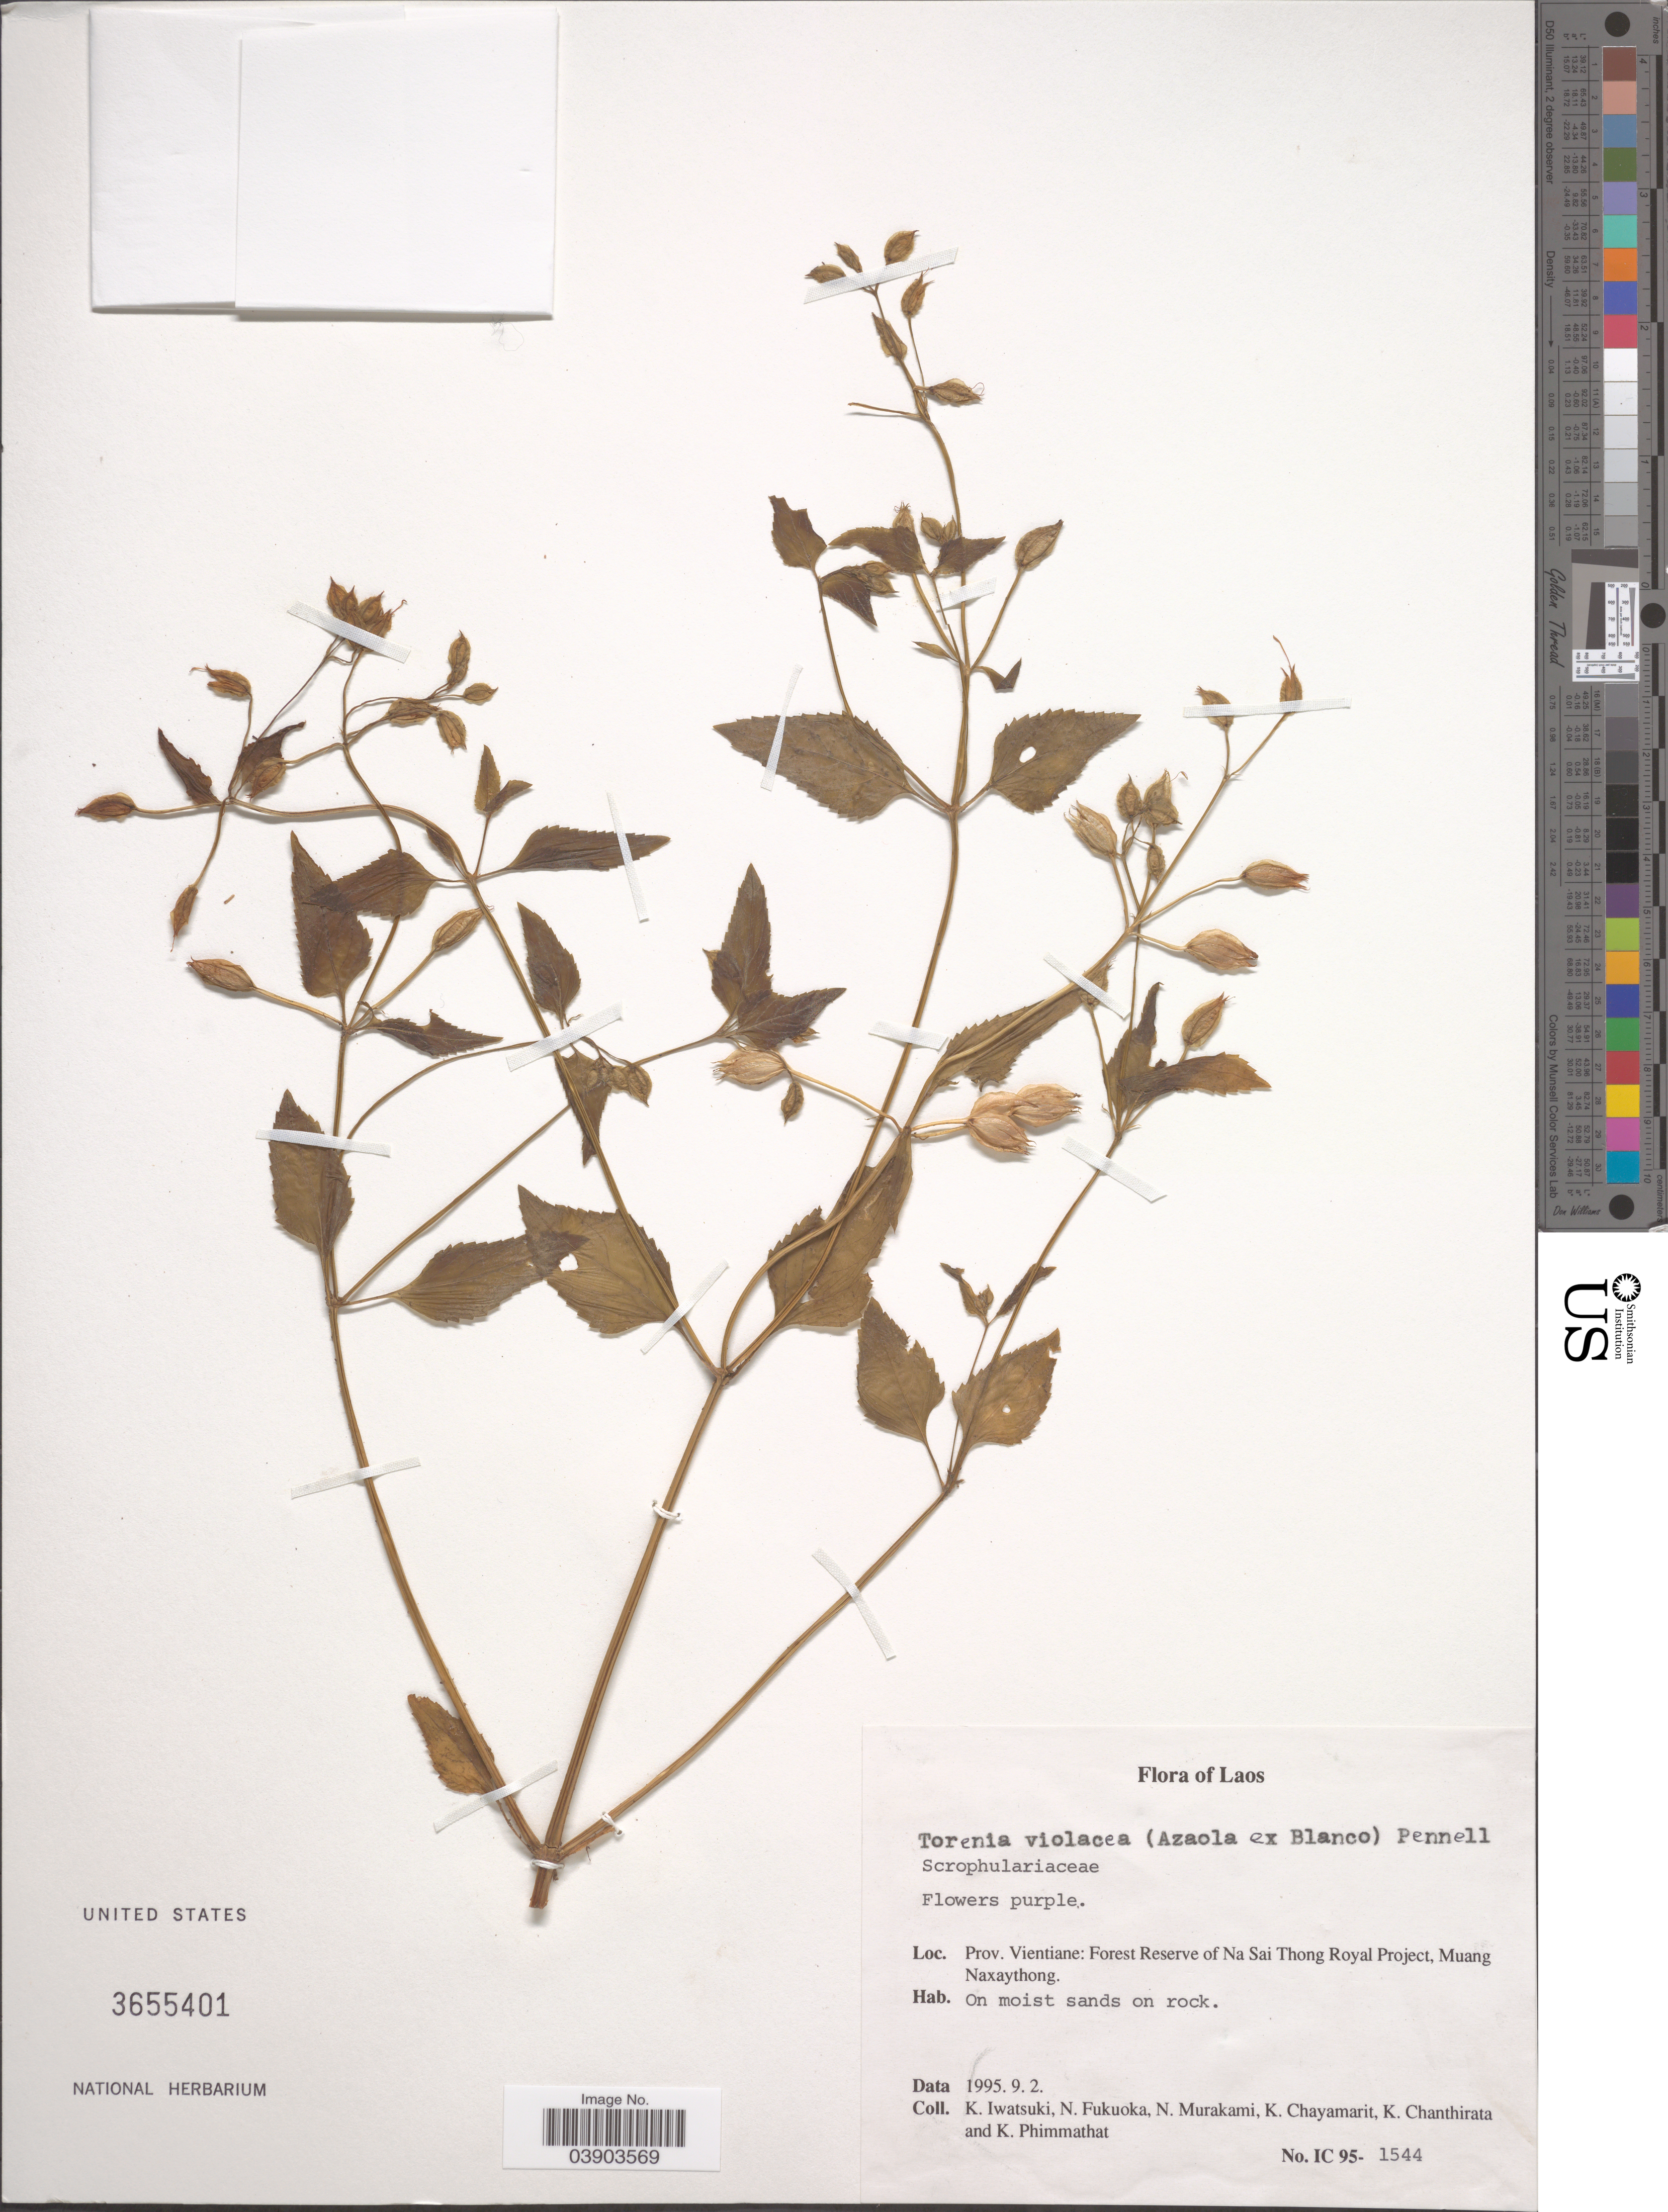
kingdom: Plantae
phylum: Tracheophyta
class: Magnoliopsida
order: Lamiales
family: Linderniaceae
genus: Torenia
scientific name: Torenia violacea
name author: (Azaola ex Blanco) Pennell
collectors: K. Iwatsuki, N. Fukuoka, N. Murakami, K. Chayamarit & et al.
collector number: IC 95-1544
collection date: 1995-09-02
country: Laos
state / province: Viangchan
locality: Prov. Vientiane: Forest Reserve of Na Sai Thong Royal Project, Muang Naxaythong.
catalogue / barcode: US 3655401